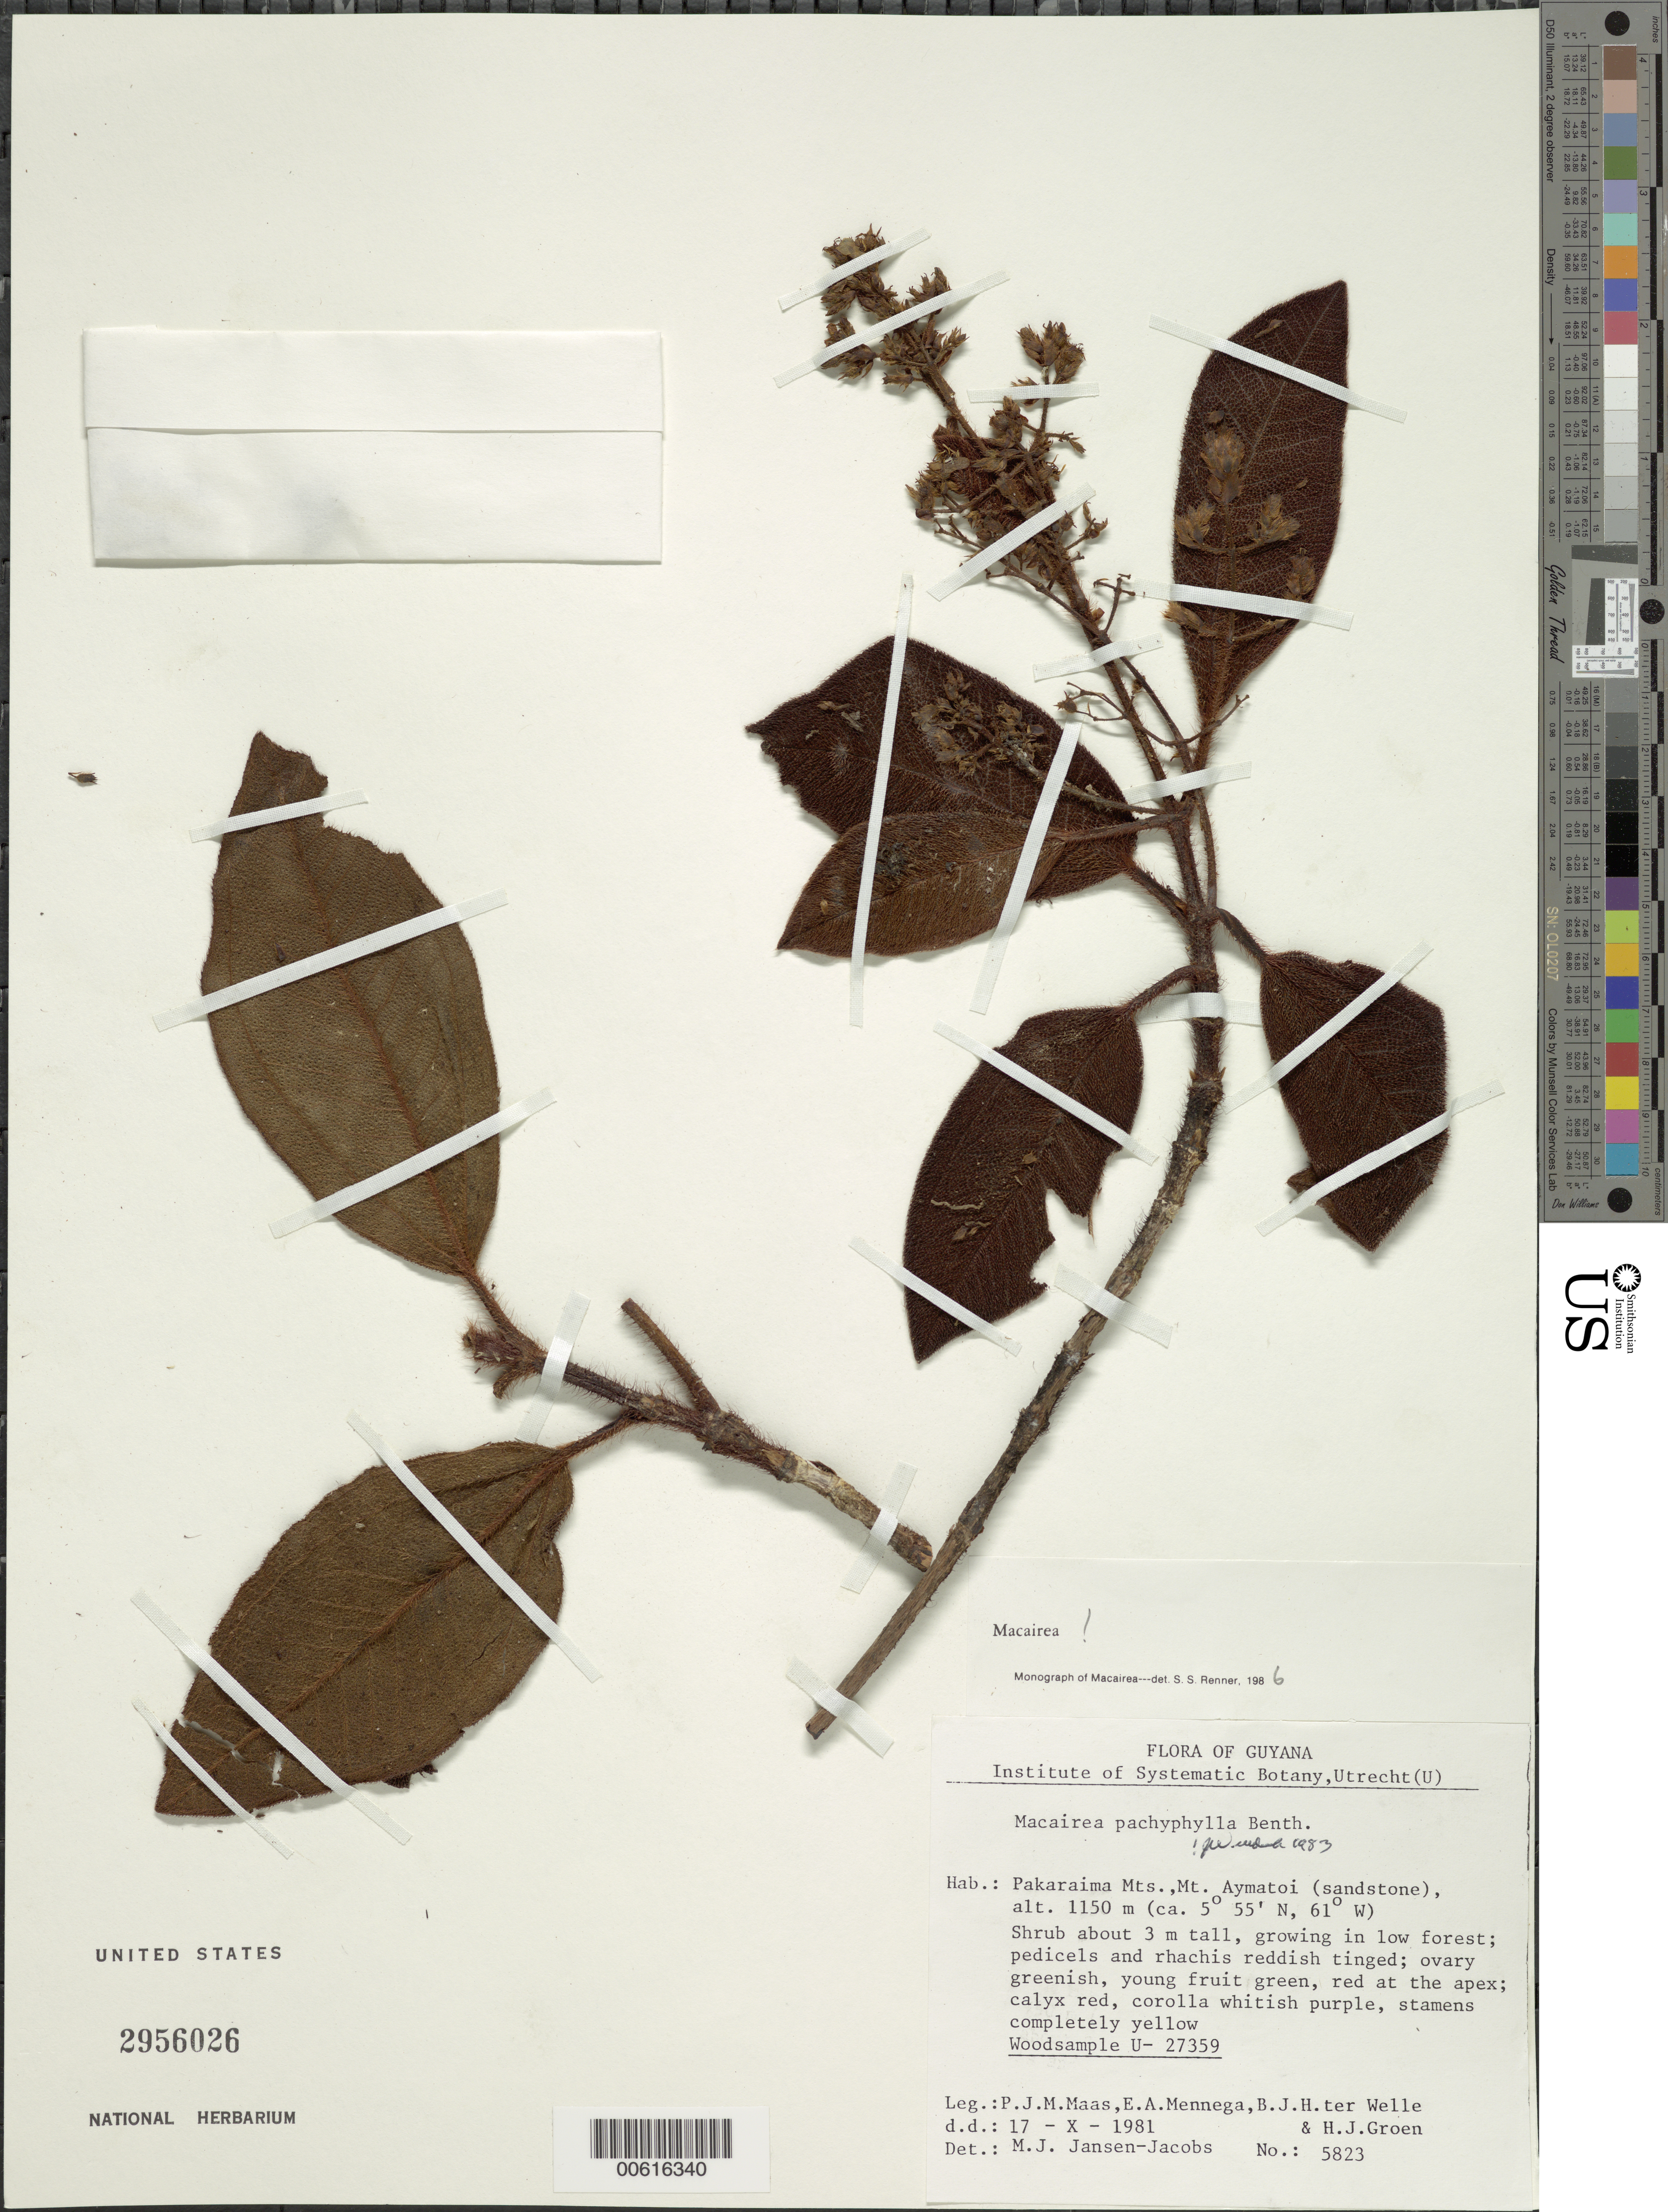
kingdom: Plantae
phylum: Tracheophyta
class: Magnoliopsida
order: Myrtales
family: Melastomataceae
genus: Macairea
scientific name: Macairea pachyphylla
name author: Benth.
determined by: Renner, S. S.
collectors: P. Maas, E. A. Mennega, B. Welle & H. Groen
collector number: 5823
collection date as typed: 17-Oct-81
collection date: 1981-10-17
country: Guyana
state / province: Cuyuni-Mazaruni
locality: Mt. Aymatoi, Pakaraima Mts.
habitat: Low forest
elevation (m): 1150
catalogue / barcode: US 2956026